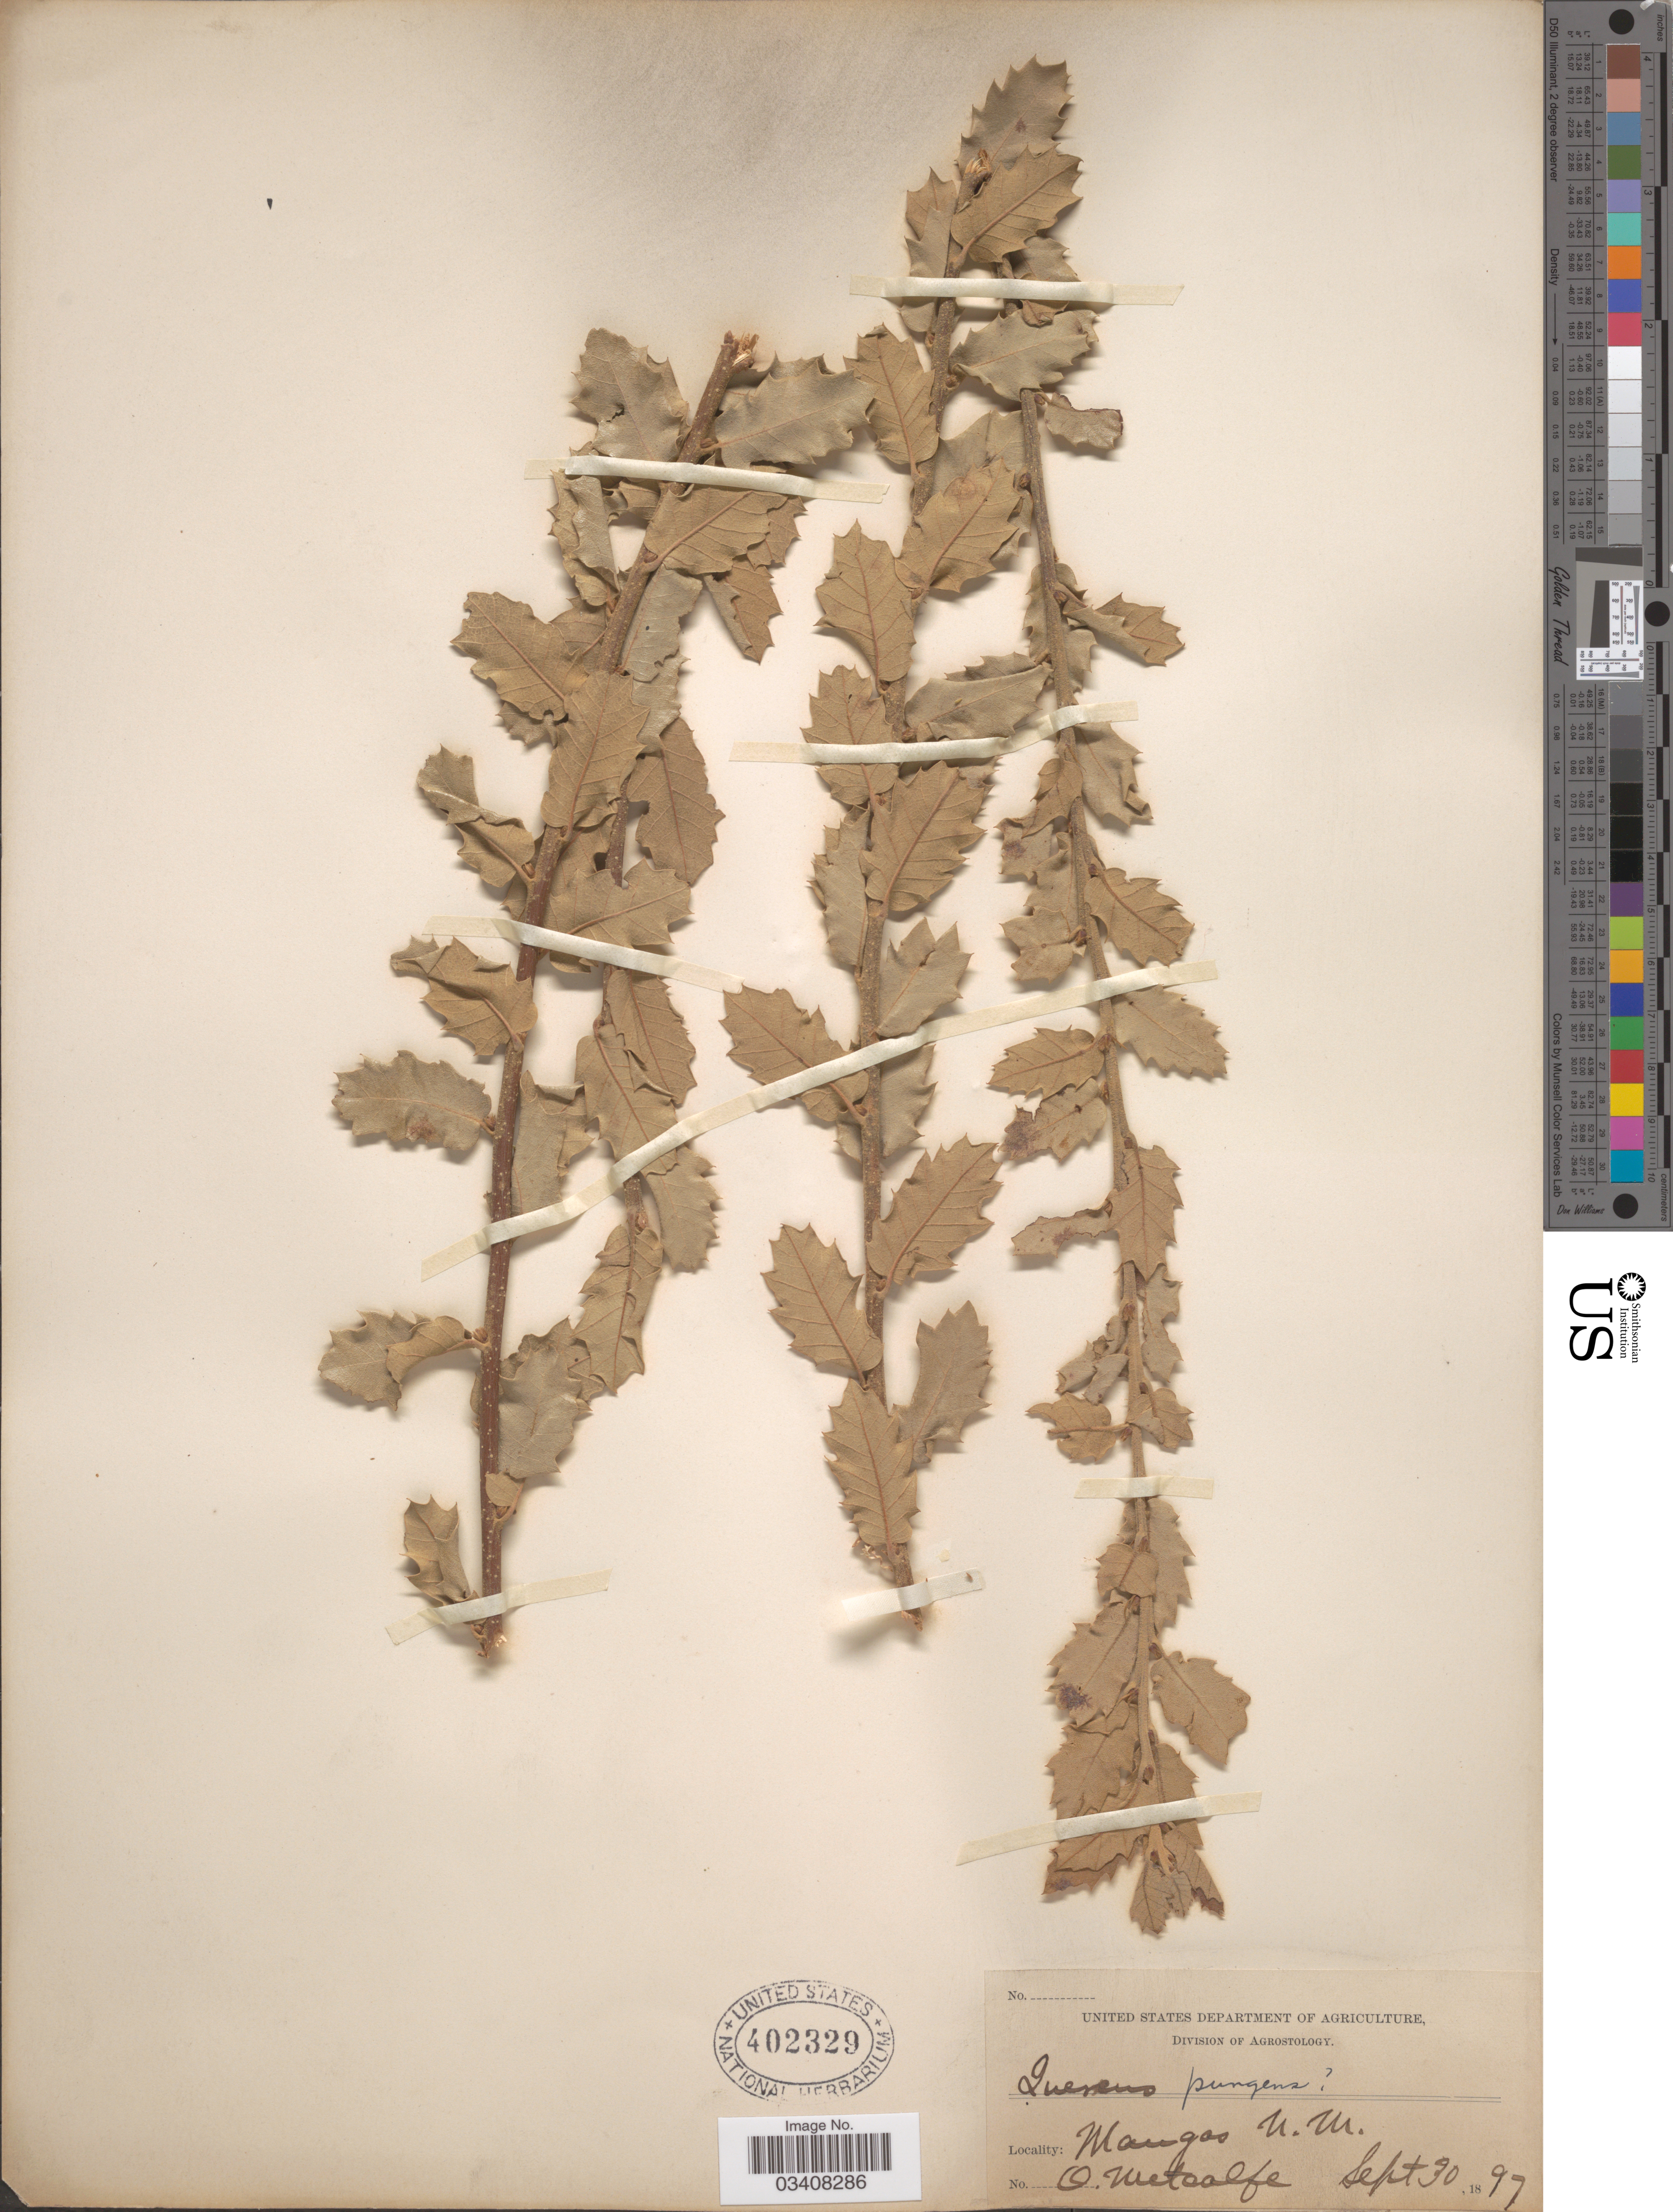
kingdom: Plantae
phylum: Tracheophyta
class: Magnoliopsida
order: Fagales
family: Fagaceae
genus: Quercus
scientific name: Quercus pungens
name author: Liebm.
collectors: O. Metcalfe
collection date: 1897-09-30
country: United States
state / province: New Mexico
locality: Mangas.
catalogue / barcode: US 402329